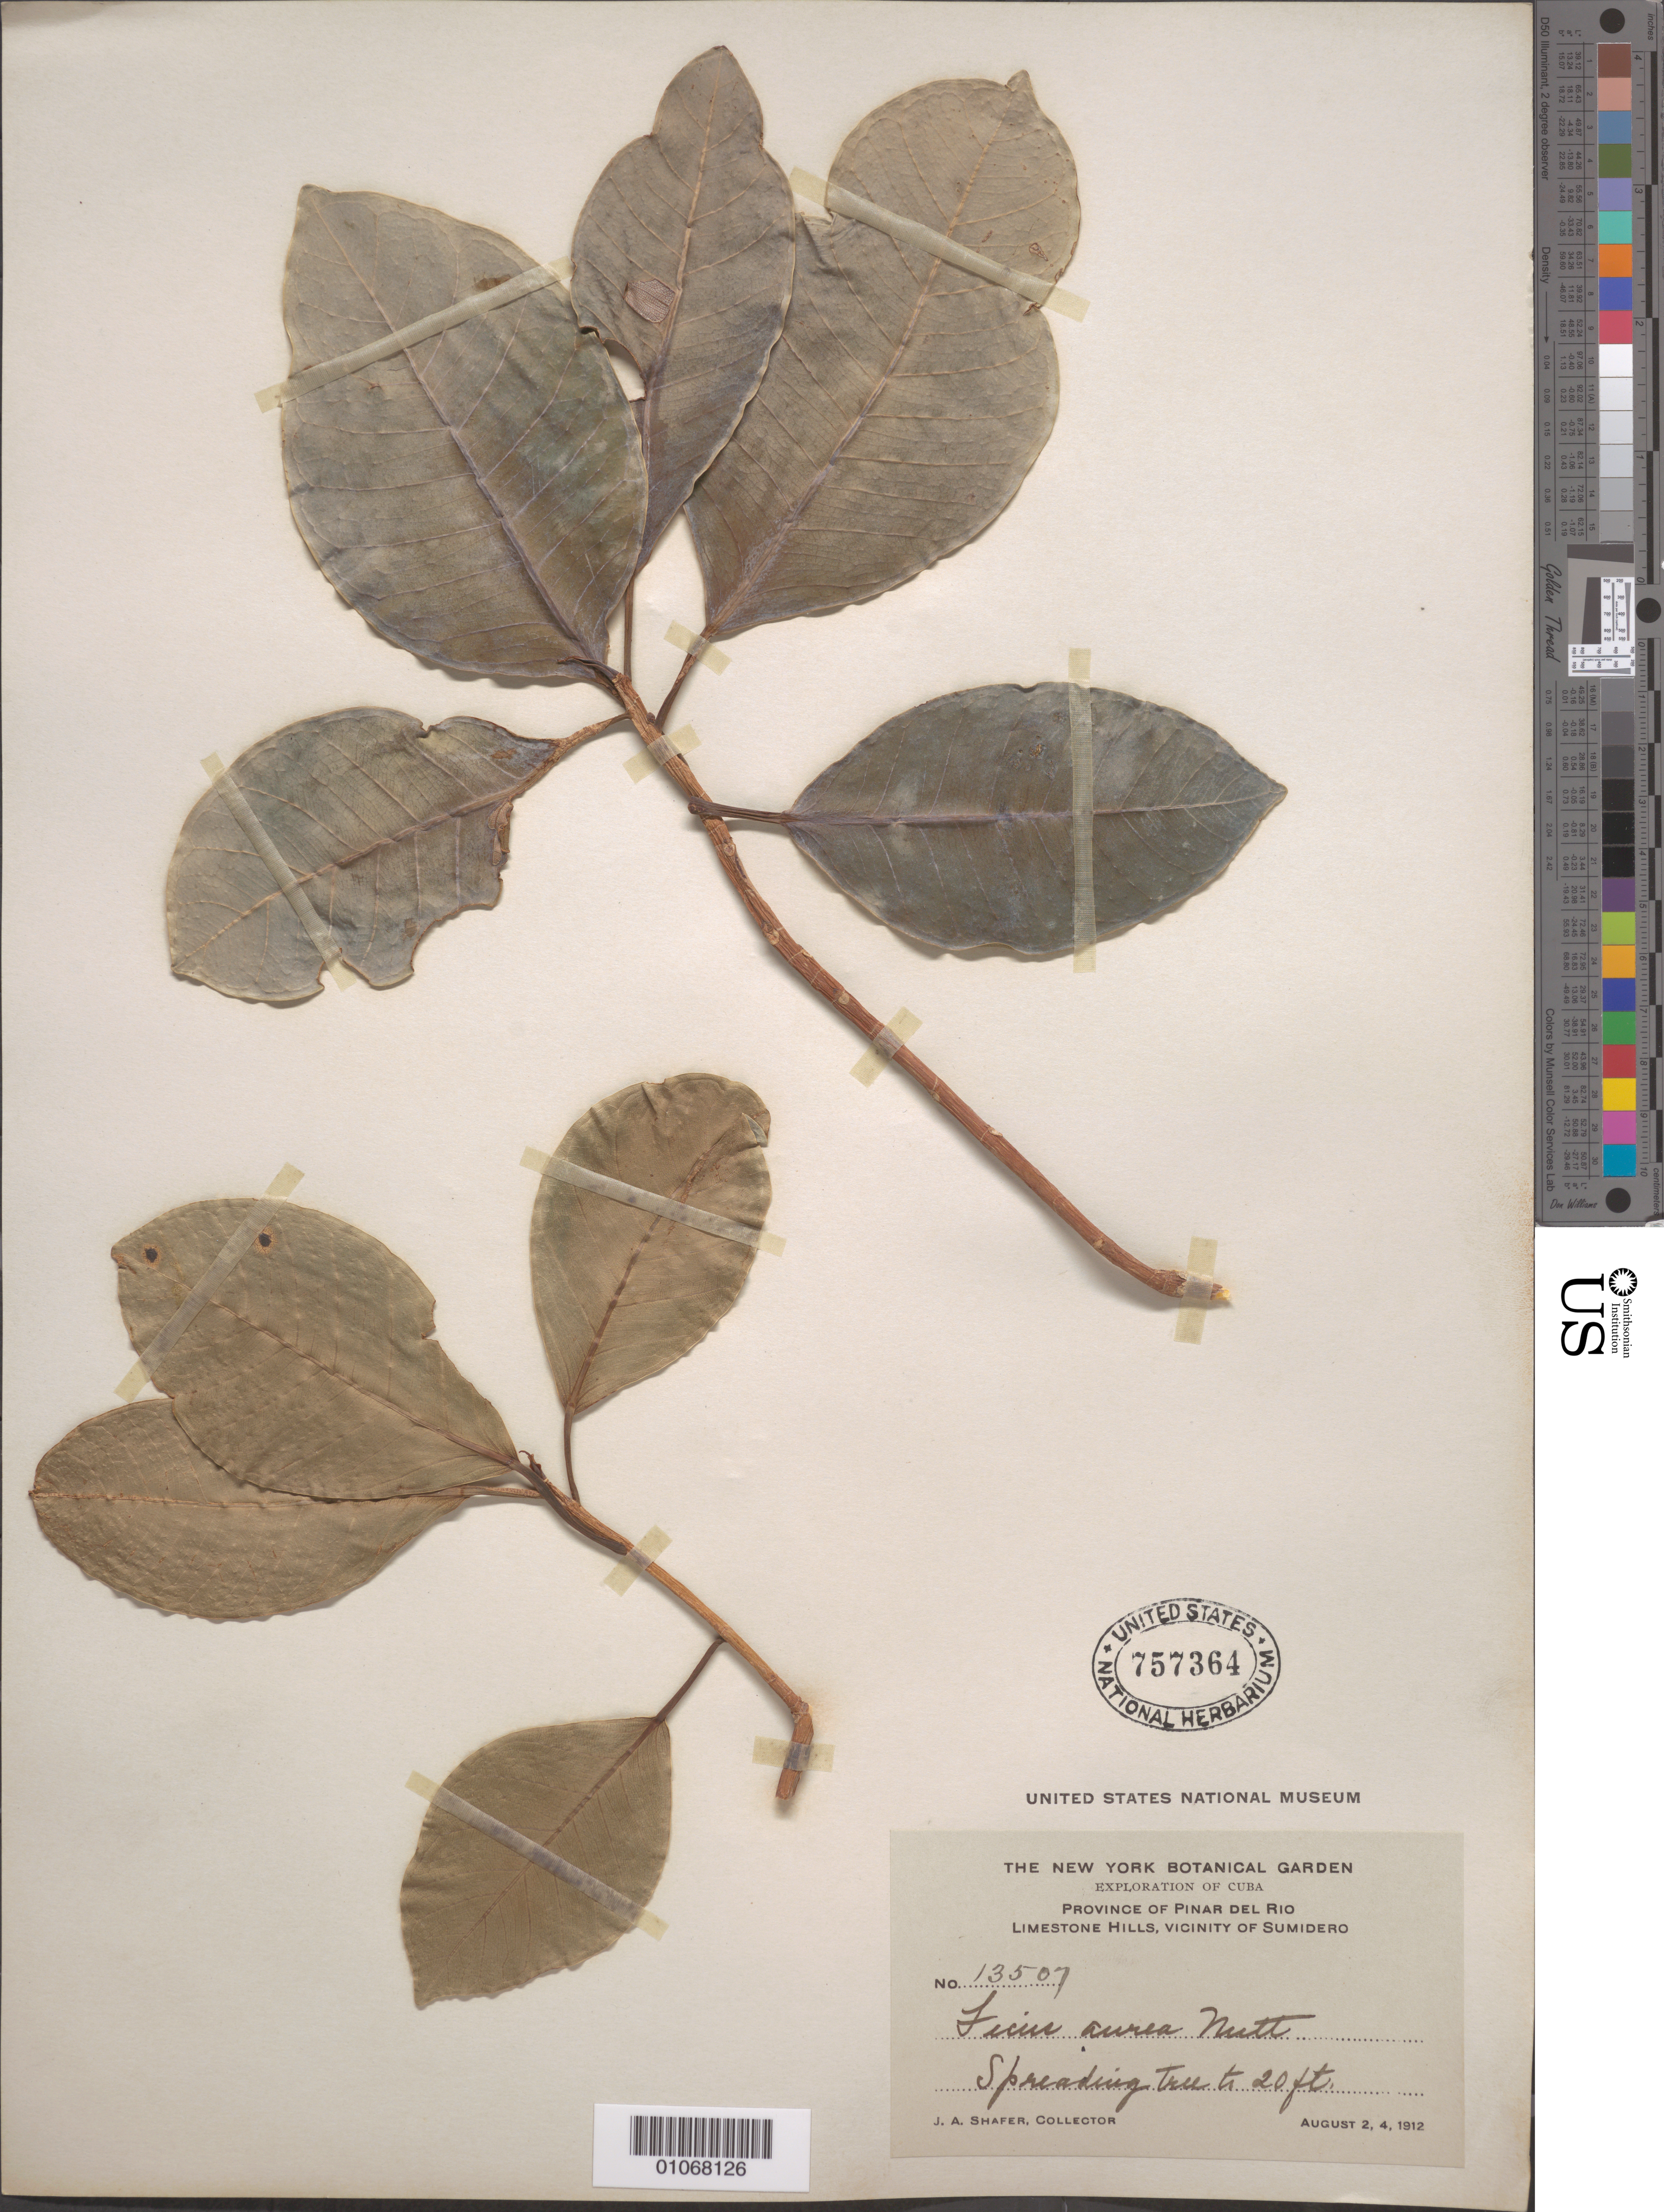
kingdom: Plantae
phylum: Tracheophyta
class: Magnoliopsida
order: Rosales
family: Moraceae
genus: Ficus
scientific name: Ficus aurea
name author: Nutt.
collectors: J. A. Shafer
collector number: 13507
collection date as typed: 02 Aug 1912 to 04 Aug 1912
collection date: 1912-08-02/1912-08-04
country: Cuba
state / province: Pinar del Rio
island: Cuba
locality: Limestone Hills, Vicinity of Sumidero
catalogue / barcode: US 757364